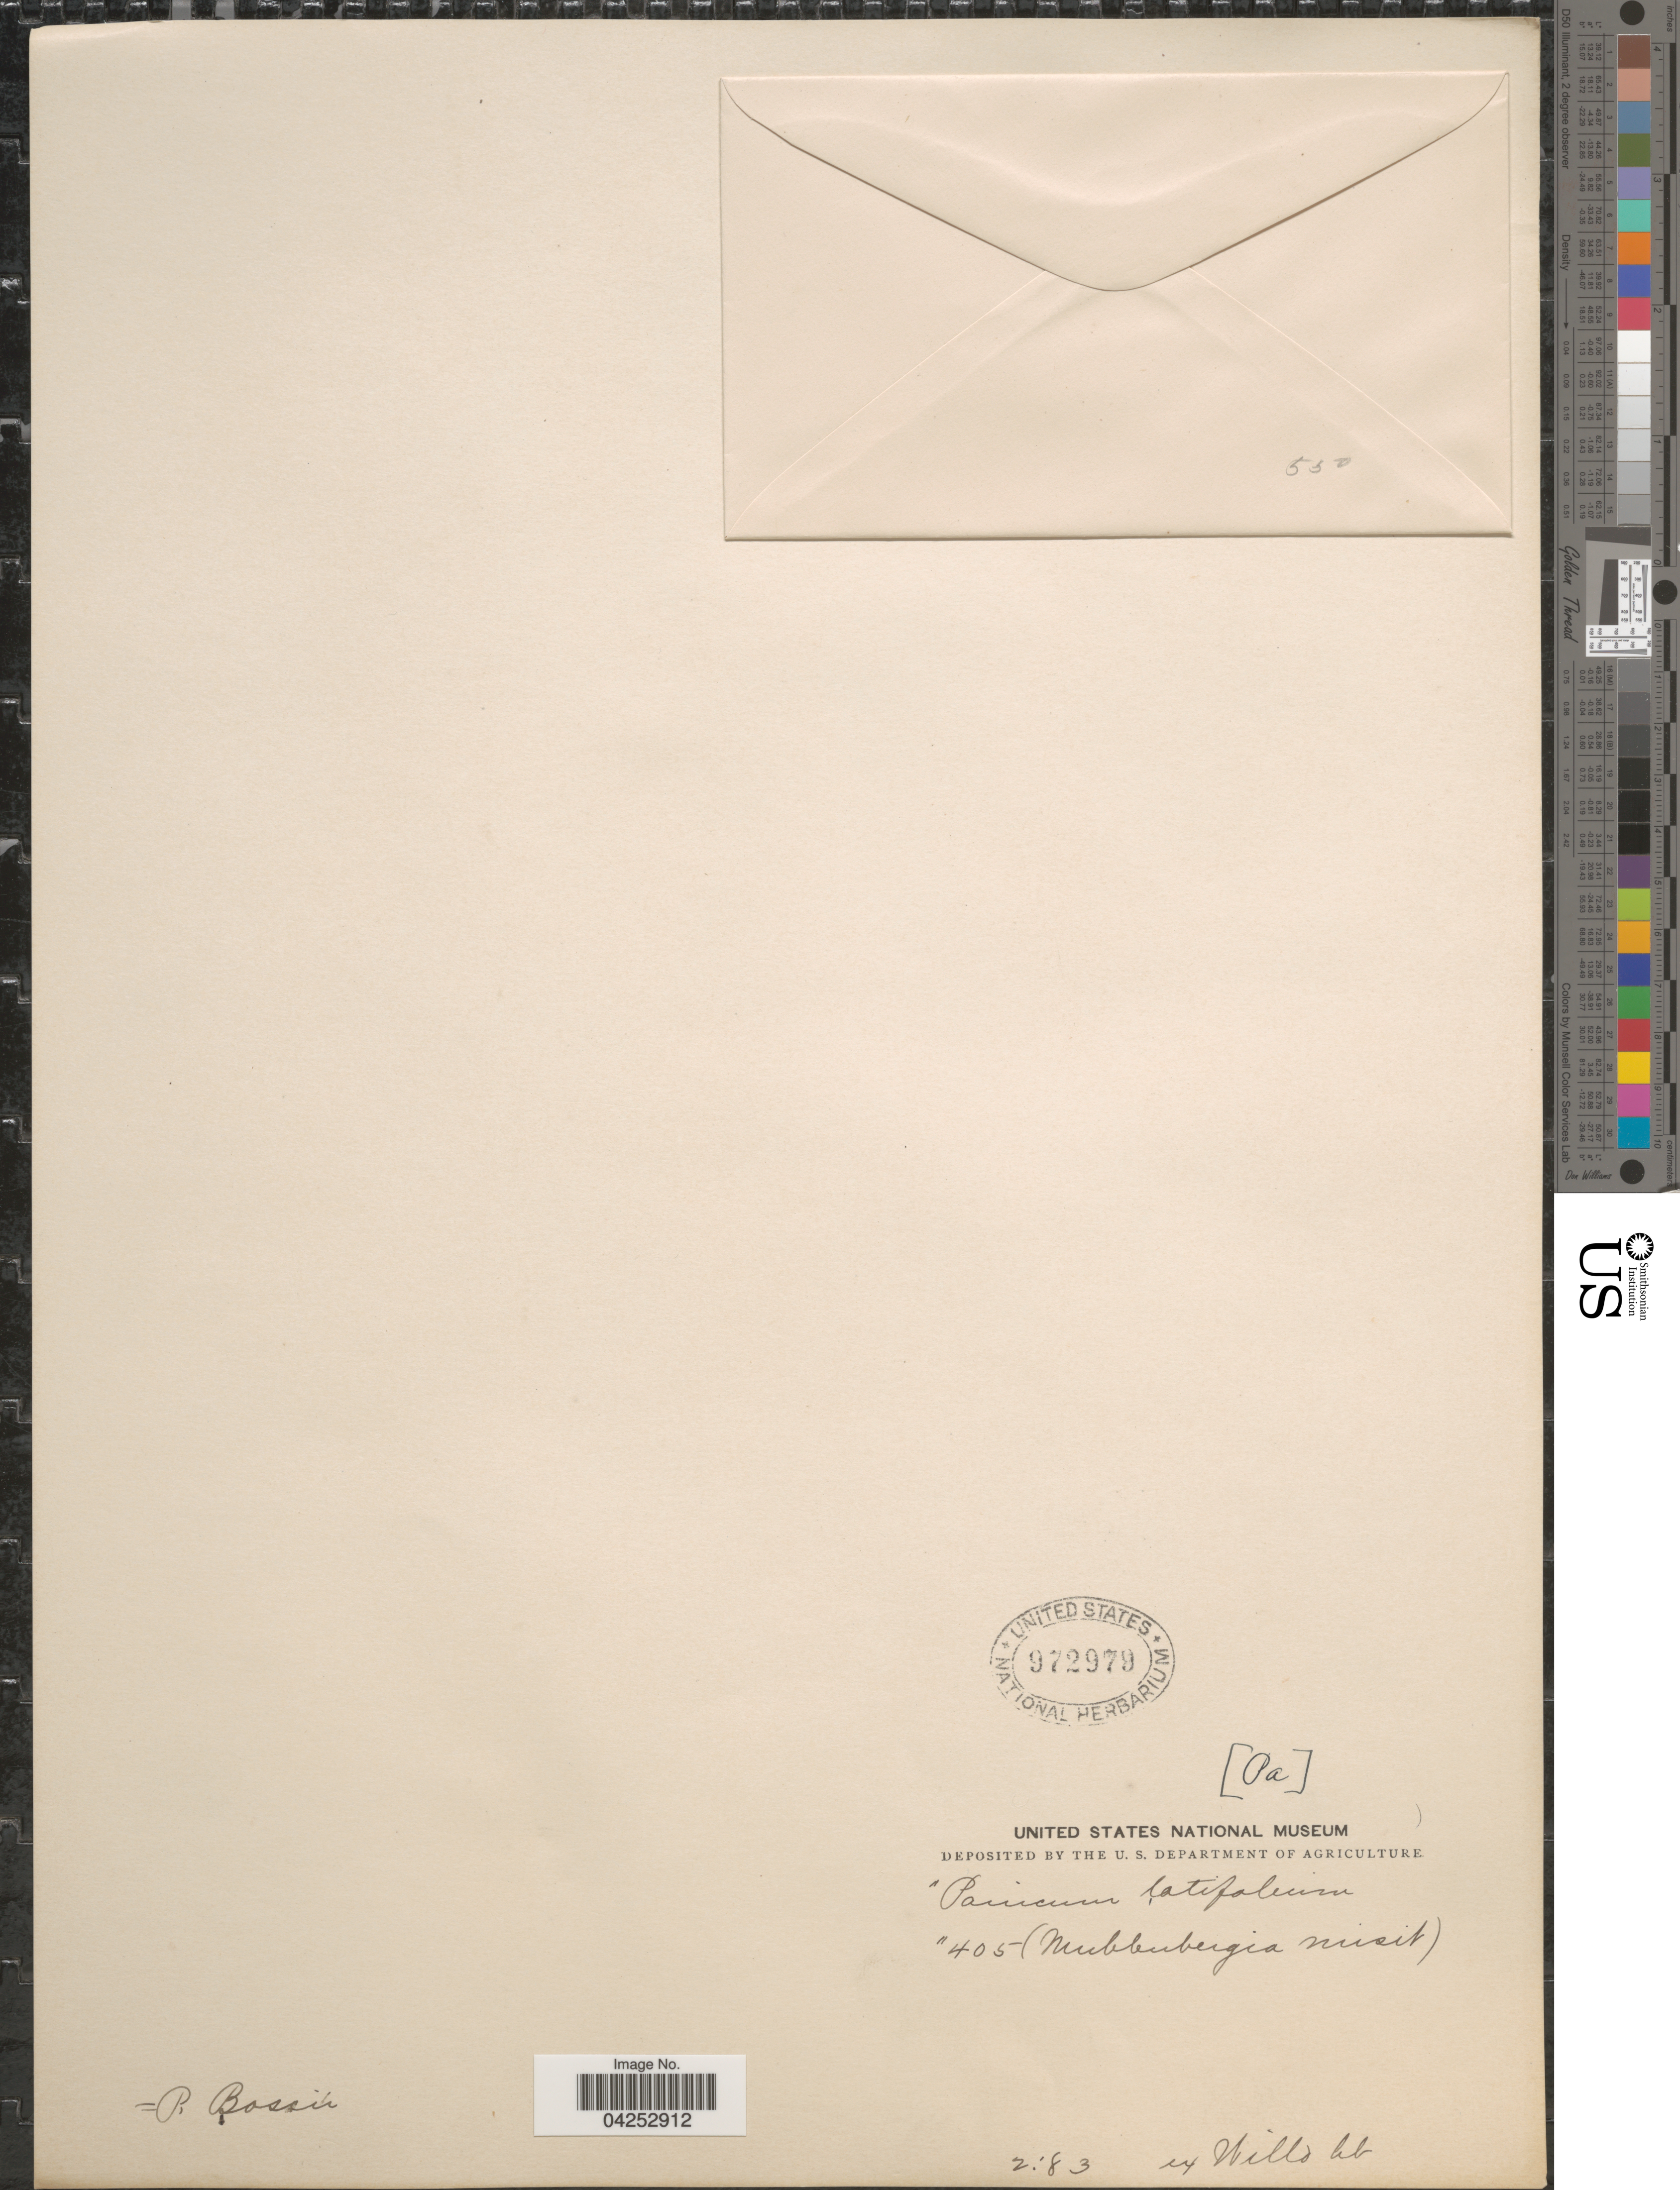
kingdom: Plantae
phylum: Tracheophyta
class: Liliopsida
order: Poales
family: Poaceae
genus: Dichanthelium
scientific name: Dichanthelium boscii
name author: (Poir.) Gould & C.A. Clark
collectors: Ex herb. Willd.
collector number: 405?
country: United States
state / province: Pennsylvania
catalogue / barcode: US 972979